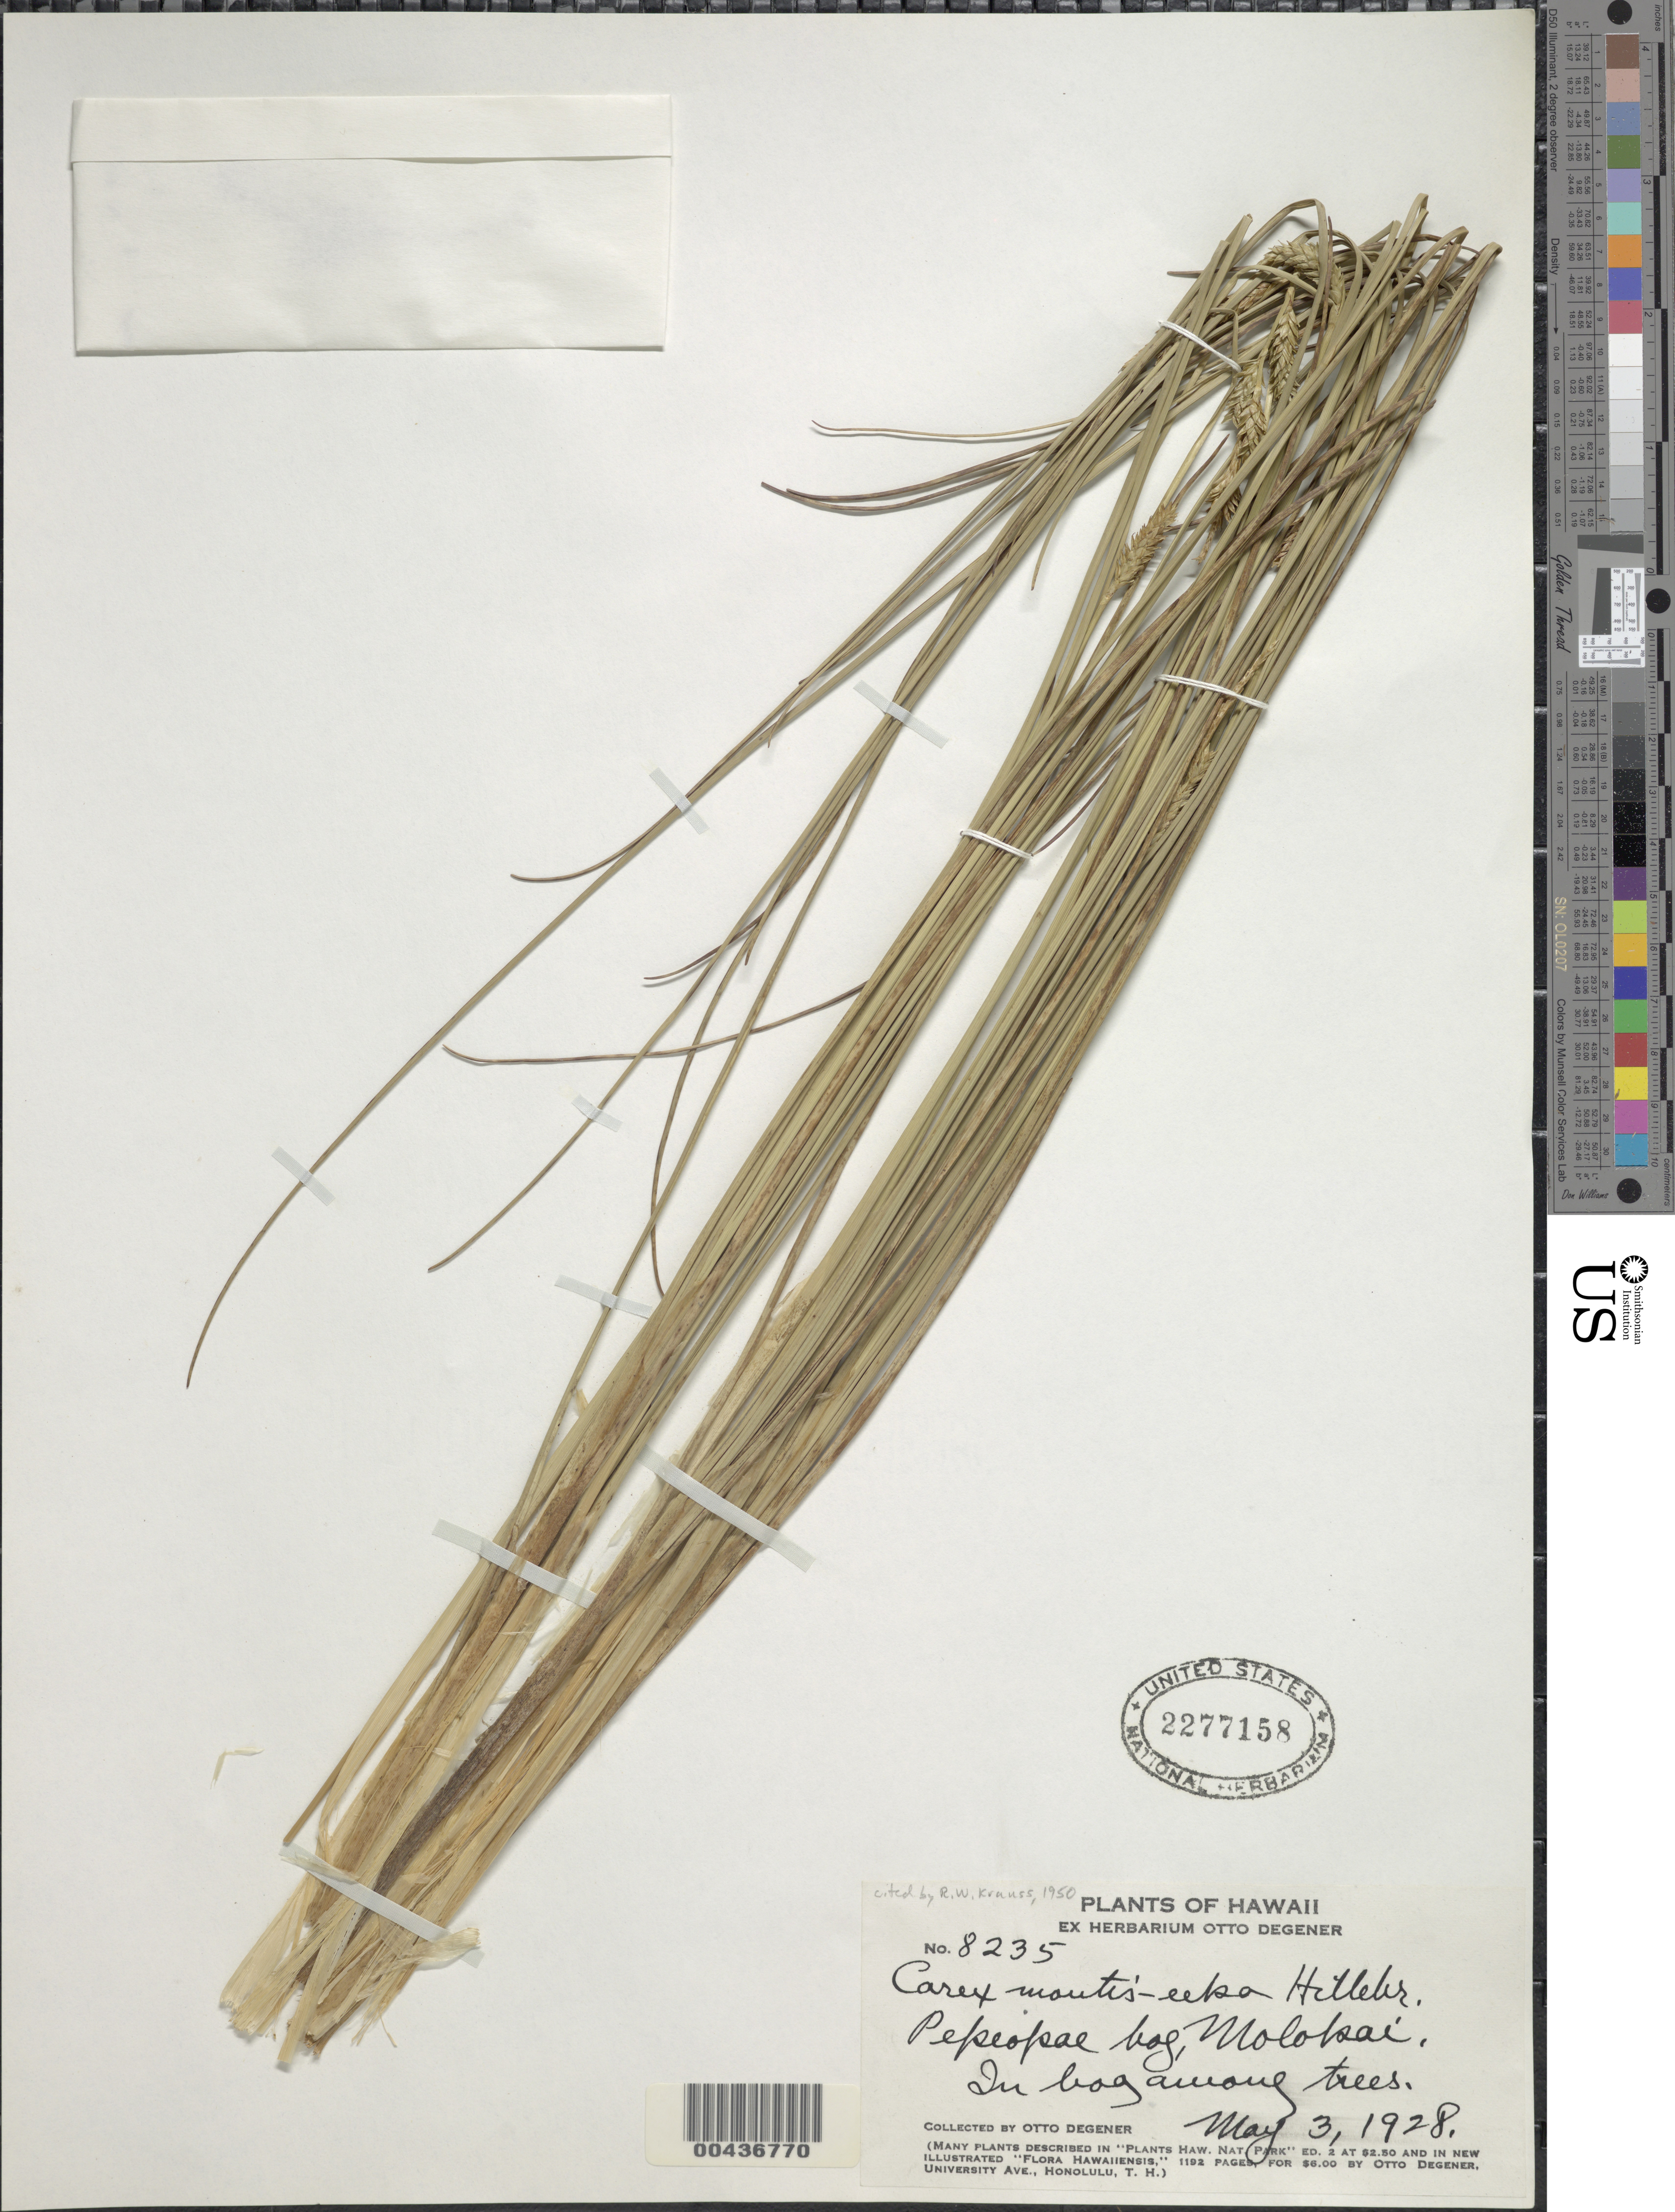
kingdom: Plantae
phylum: Tracheophyta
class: Liliopsida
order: Poales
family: Cyperaceae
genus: Carex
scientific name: Carex montis-eeka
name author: Hillebr.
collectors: O. Degener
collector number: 8235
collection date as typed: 3 May 1928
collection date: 1928-05-03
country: United States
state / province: Hawaii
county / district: Maui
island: Moloka'i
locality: Pepeopae bog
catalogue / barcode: US 2277158